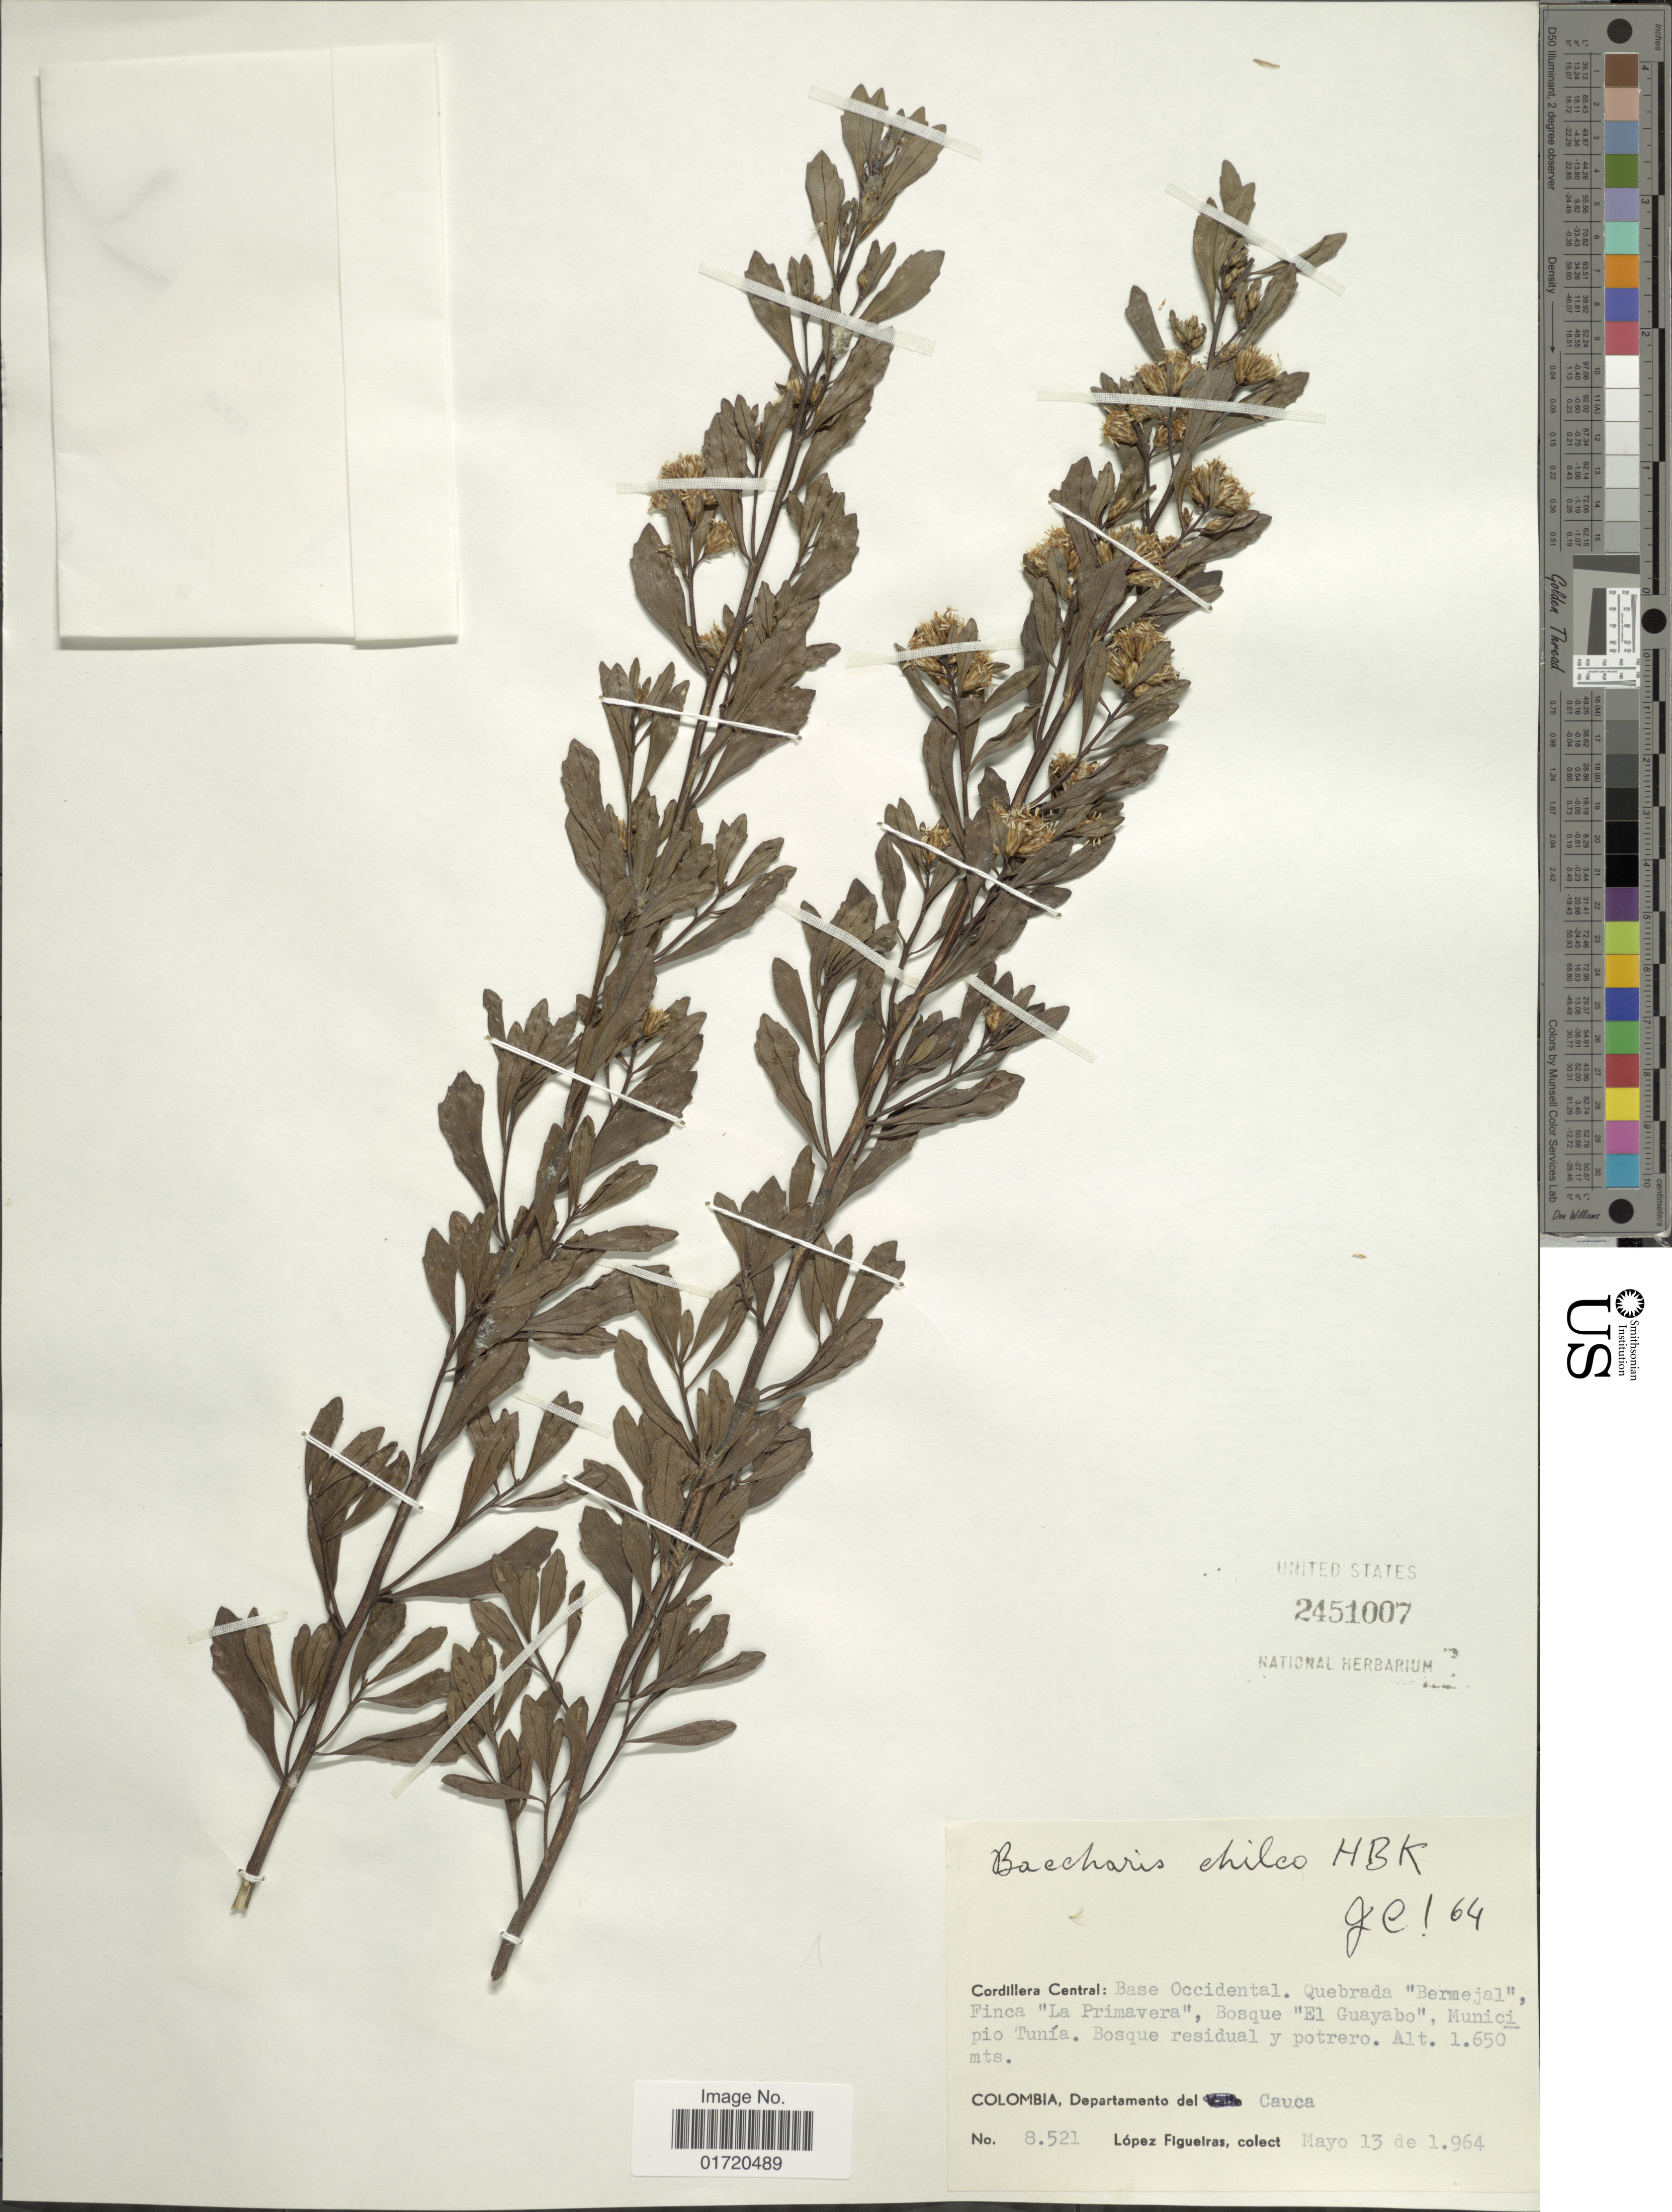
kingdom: Plantae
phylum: Tracheophyta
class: Magnoliopsida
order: Asterales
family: Asteraceae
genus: Baccharis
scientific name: Baccharis chilco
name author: Kunth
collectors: M. López Figueiras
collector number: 8521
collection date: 1961-05-13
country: Colombia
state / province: Cauca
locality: Cordillera CentralL Base Occidental.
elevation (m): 1650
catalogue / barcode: US 2451007